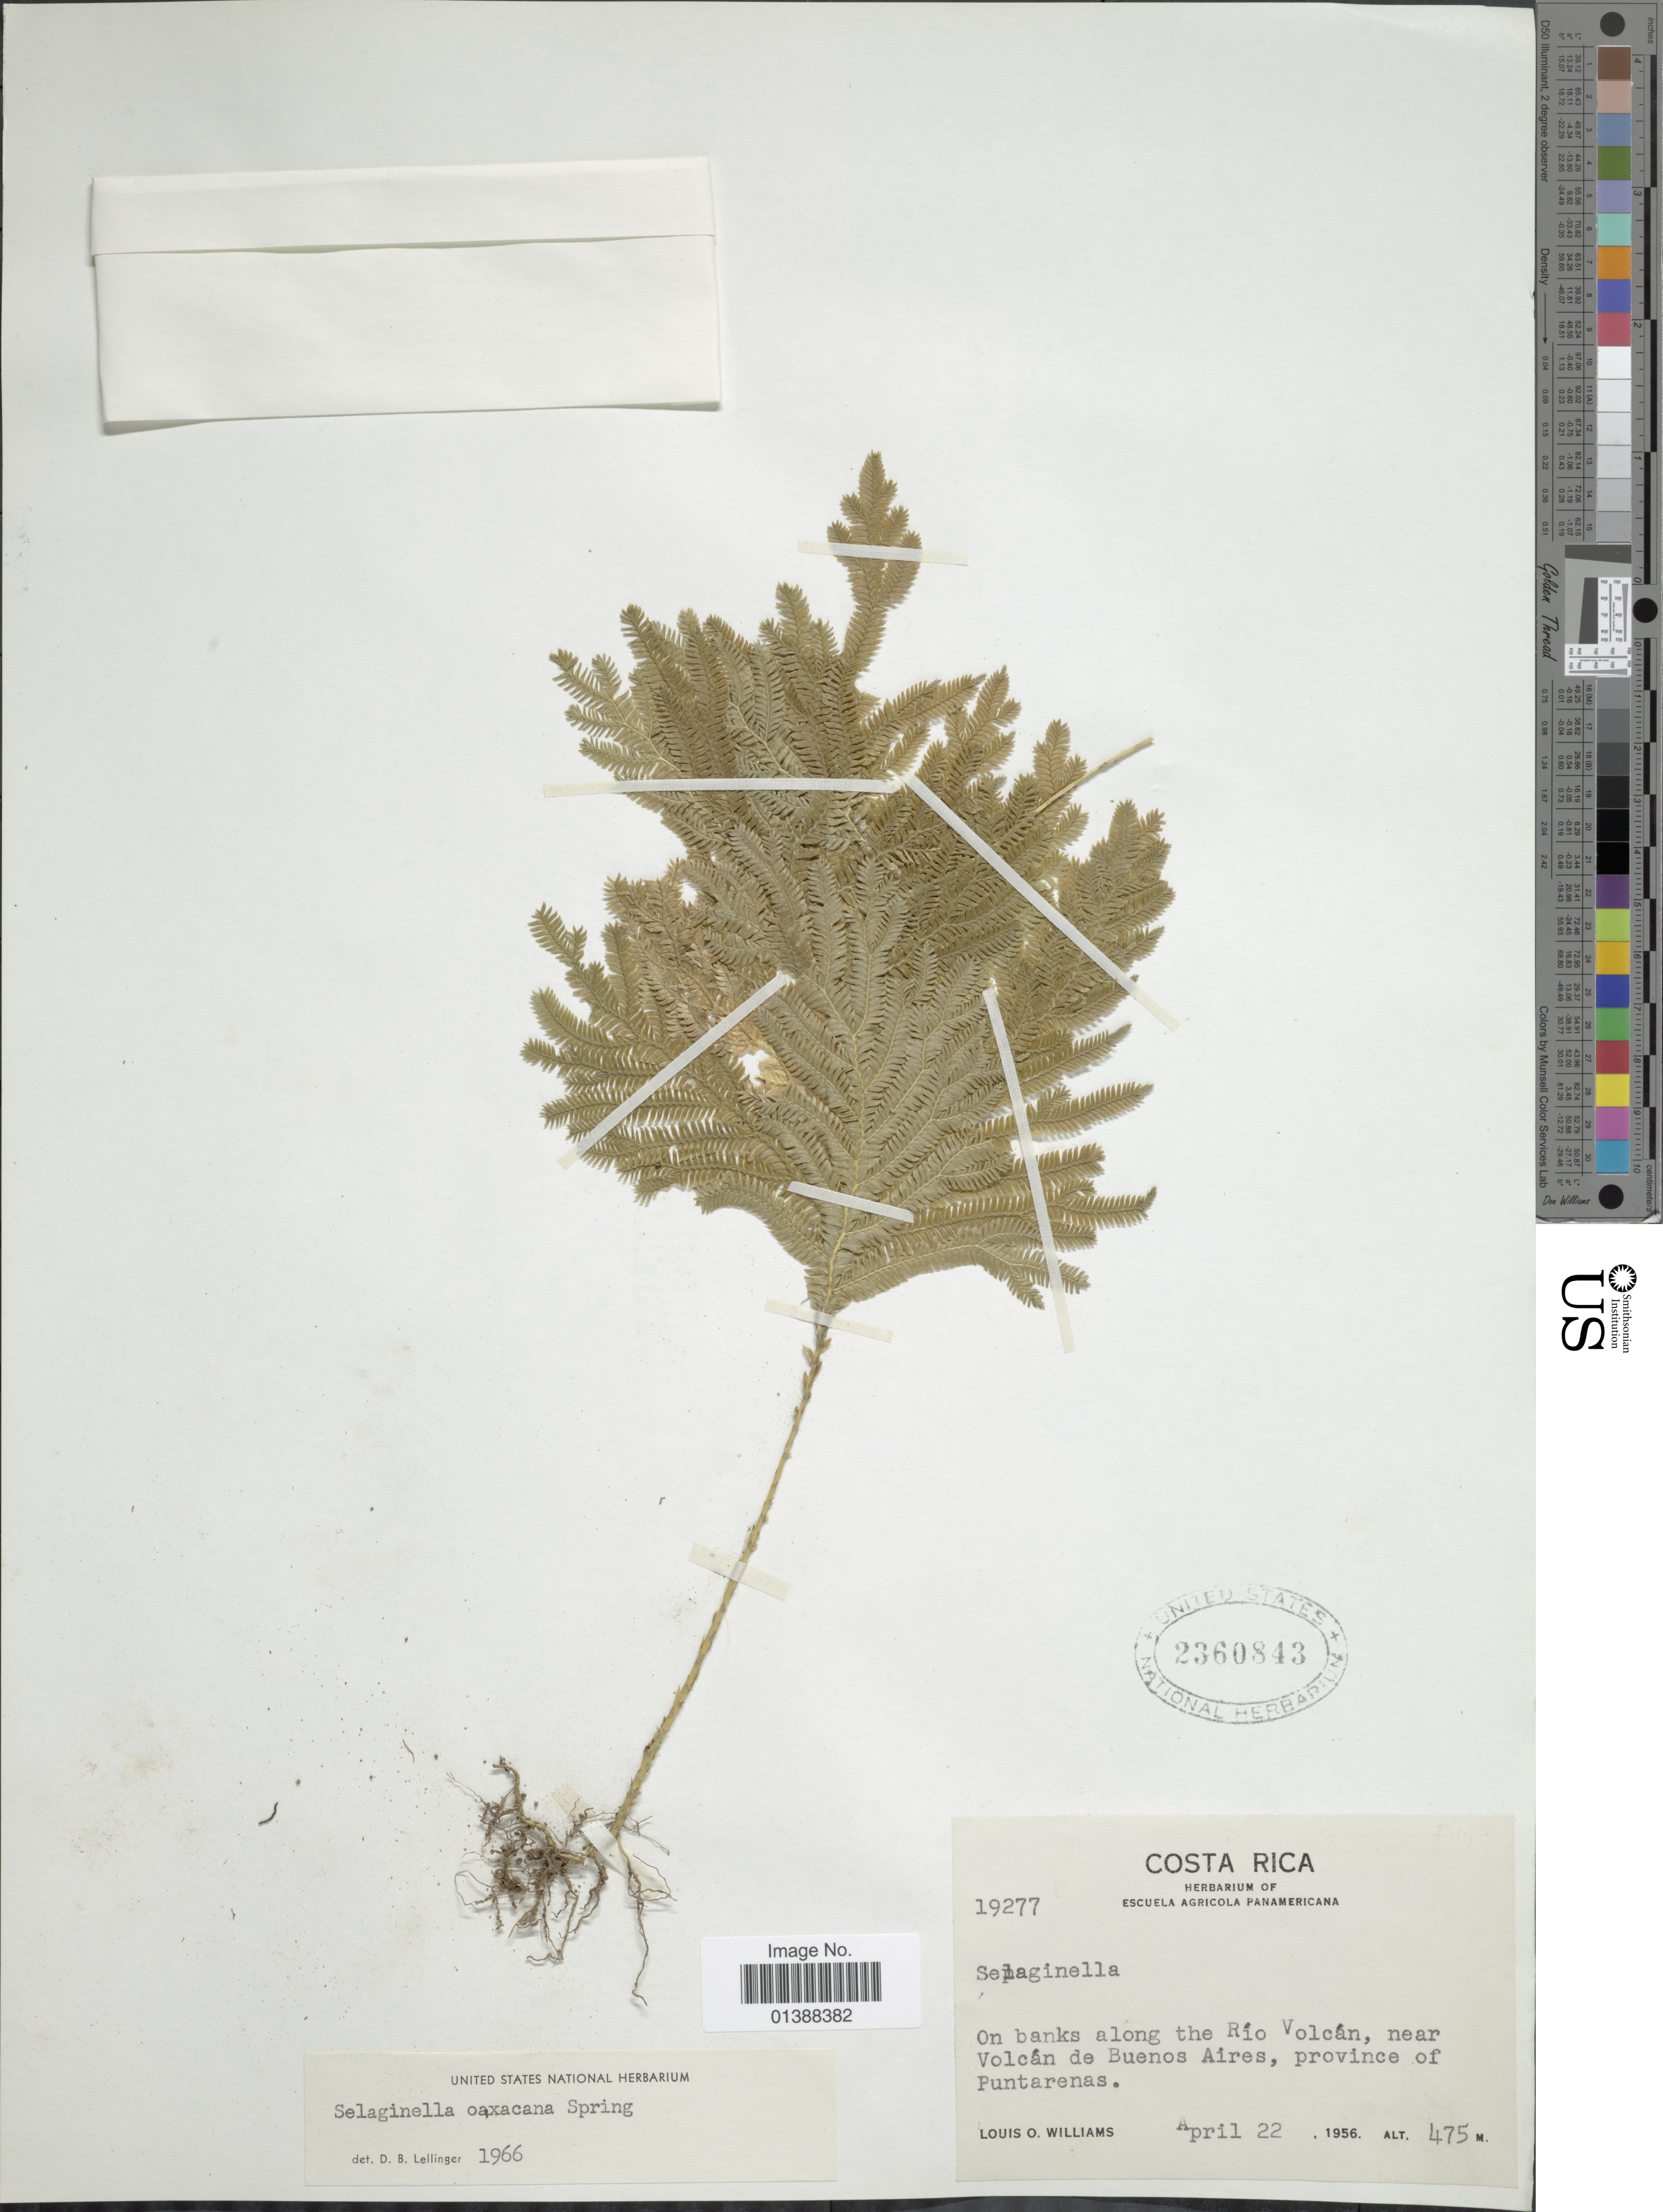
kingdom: Plantae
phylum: Tracheophyta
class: Lycopodiopsida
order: Selaginellales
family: Selaginellaceae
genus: Selaginella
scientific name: Selaginella oaxacana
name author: Spring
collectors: L. O. Williams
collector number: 19277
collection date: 1956-04-22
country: Costa Rica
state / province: Puntarenas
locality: On banks along Río Volcán, near Volcán de Buenos Aires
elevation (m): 475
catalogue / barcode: US 2360843